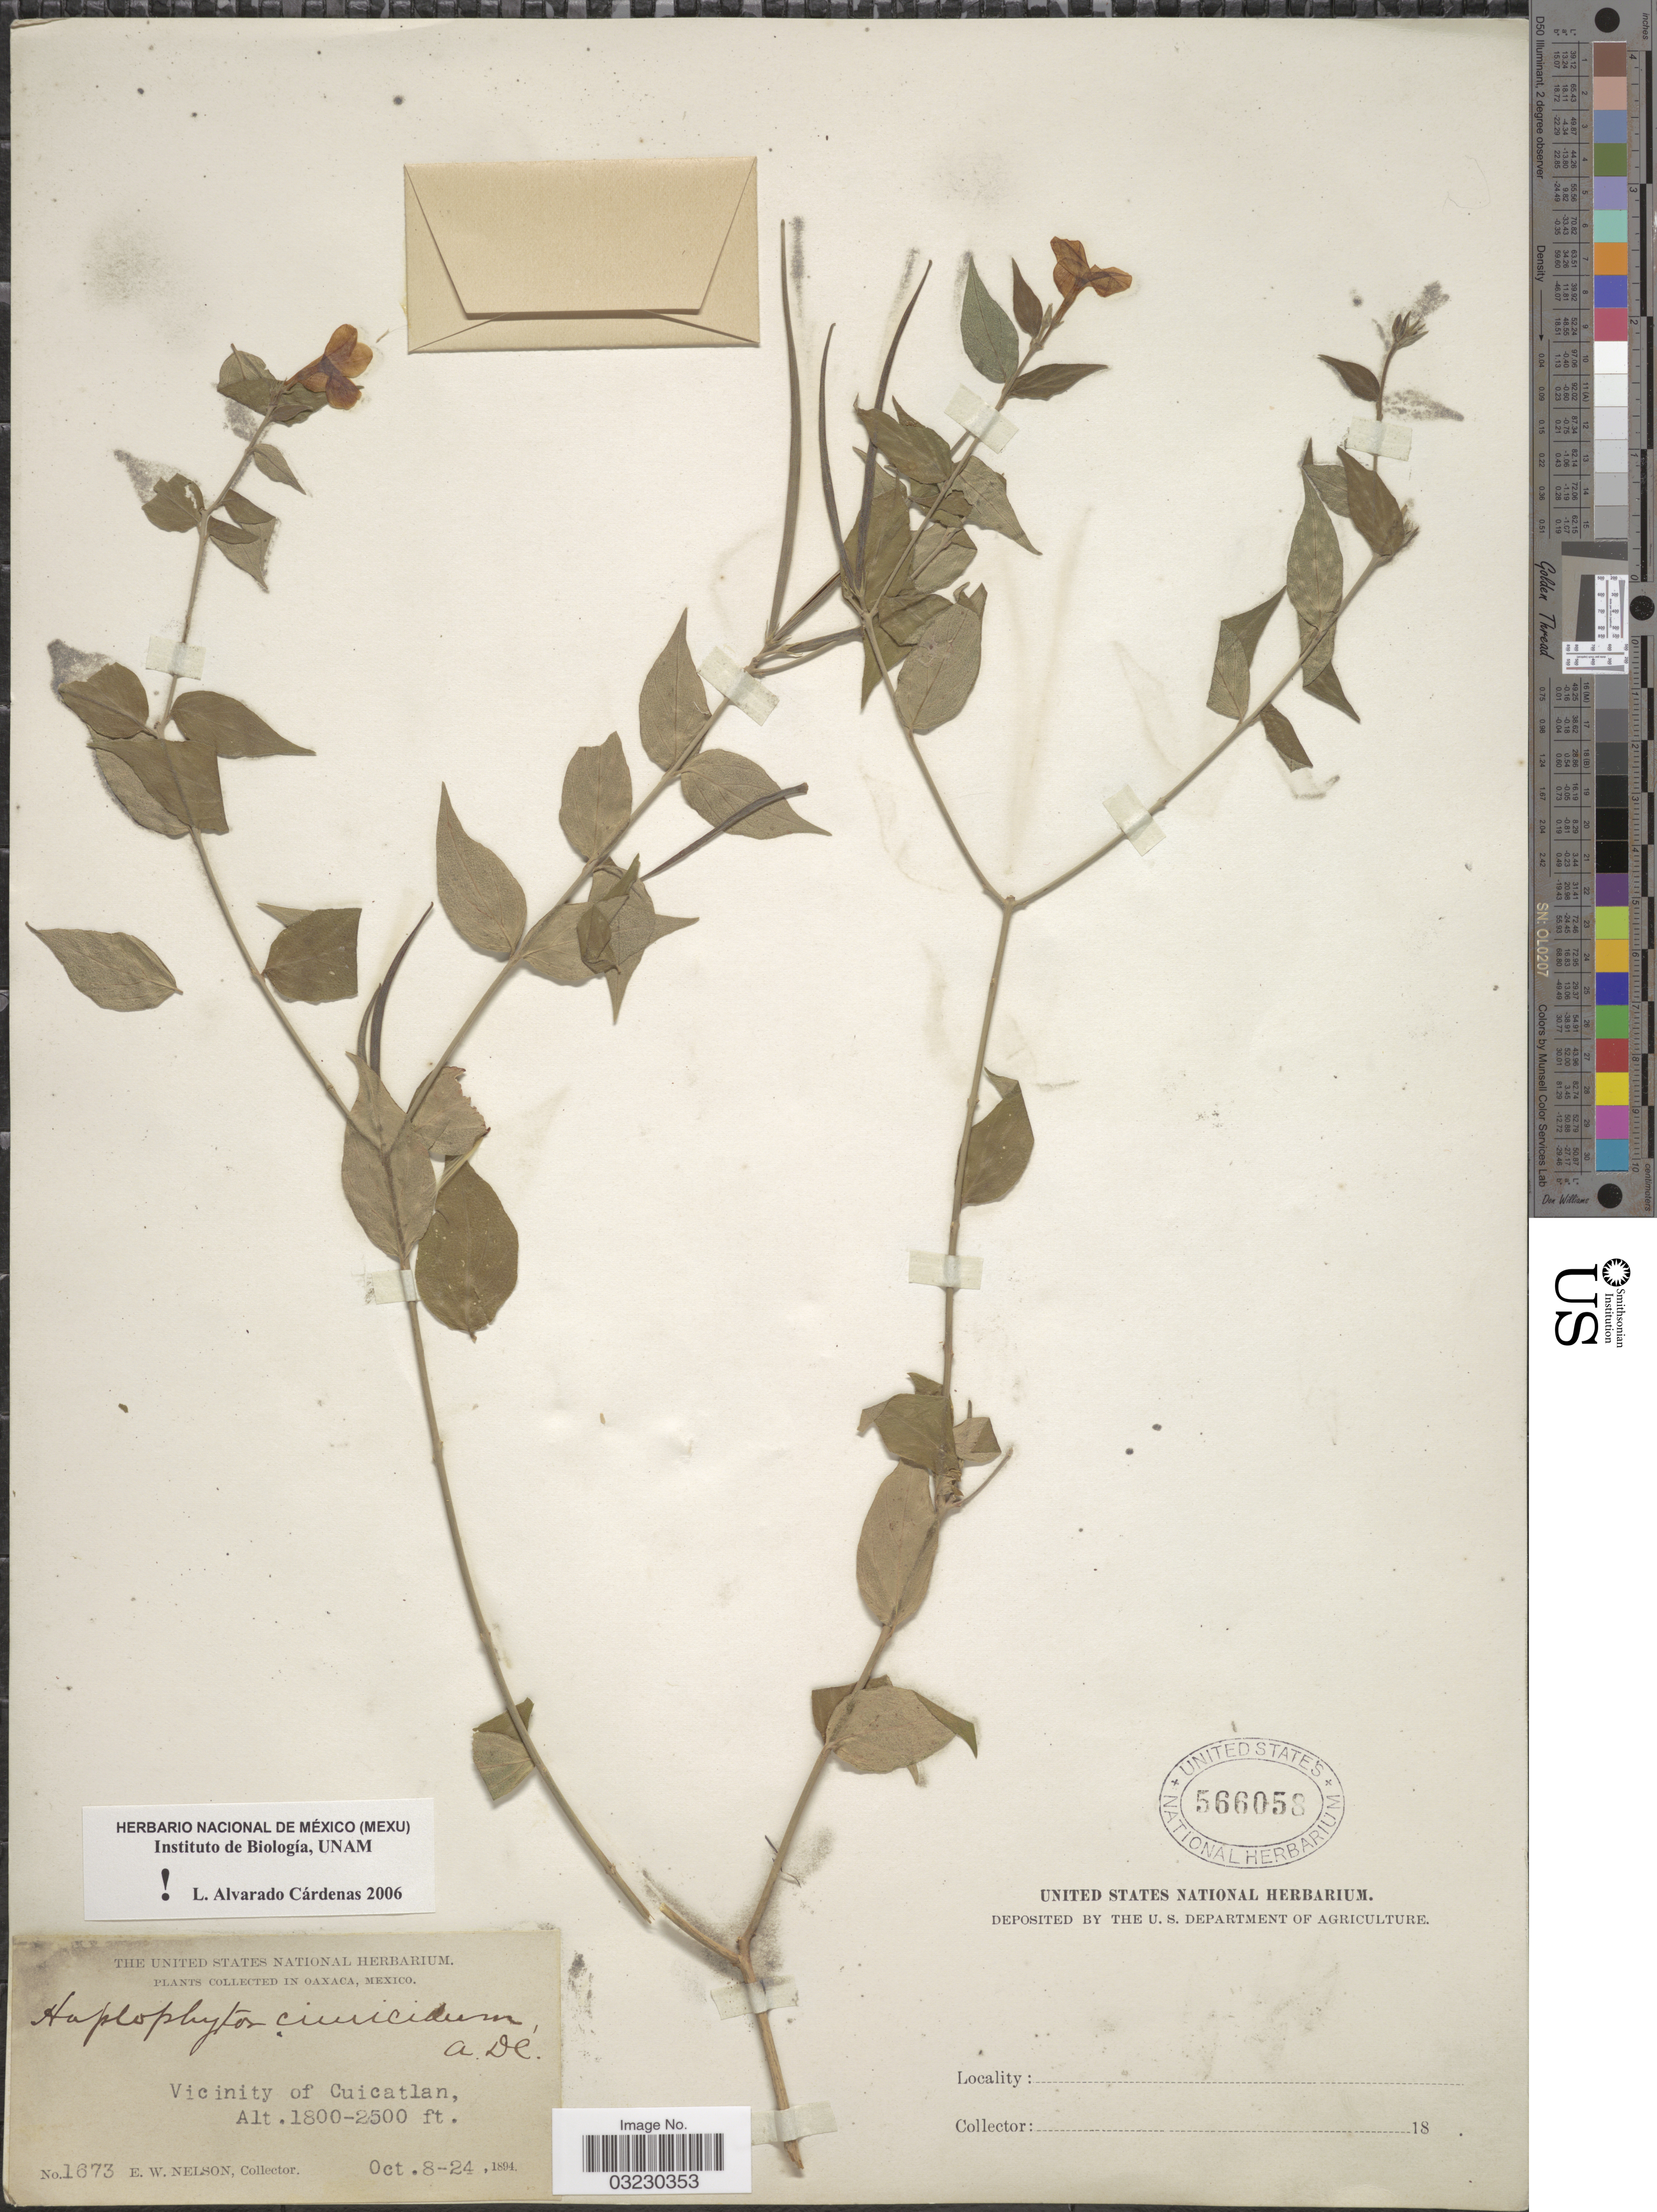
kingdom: Plantae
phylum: Tracheophyta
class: Magnoliopsida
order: Gentianales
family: Apocynaceae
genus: Haplophyton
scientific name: Haplophyton cimicidum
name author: A. DC.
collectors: E. W. Nelson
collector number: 1673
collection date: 1894-10-08/1894-10-24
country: Mexico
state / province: Oaxaca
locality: Vicinity of Cuicatlan.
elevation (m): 549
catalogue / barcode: US 566058